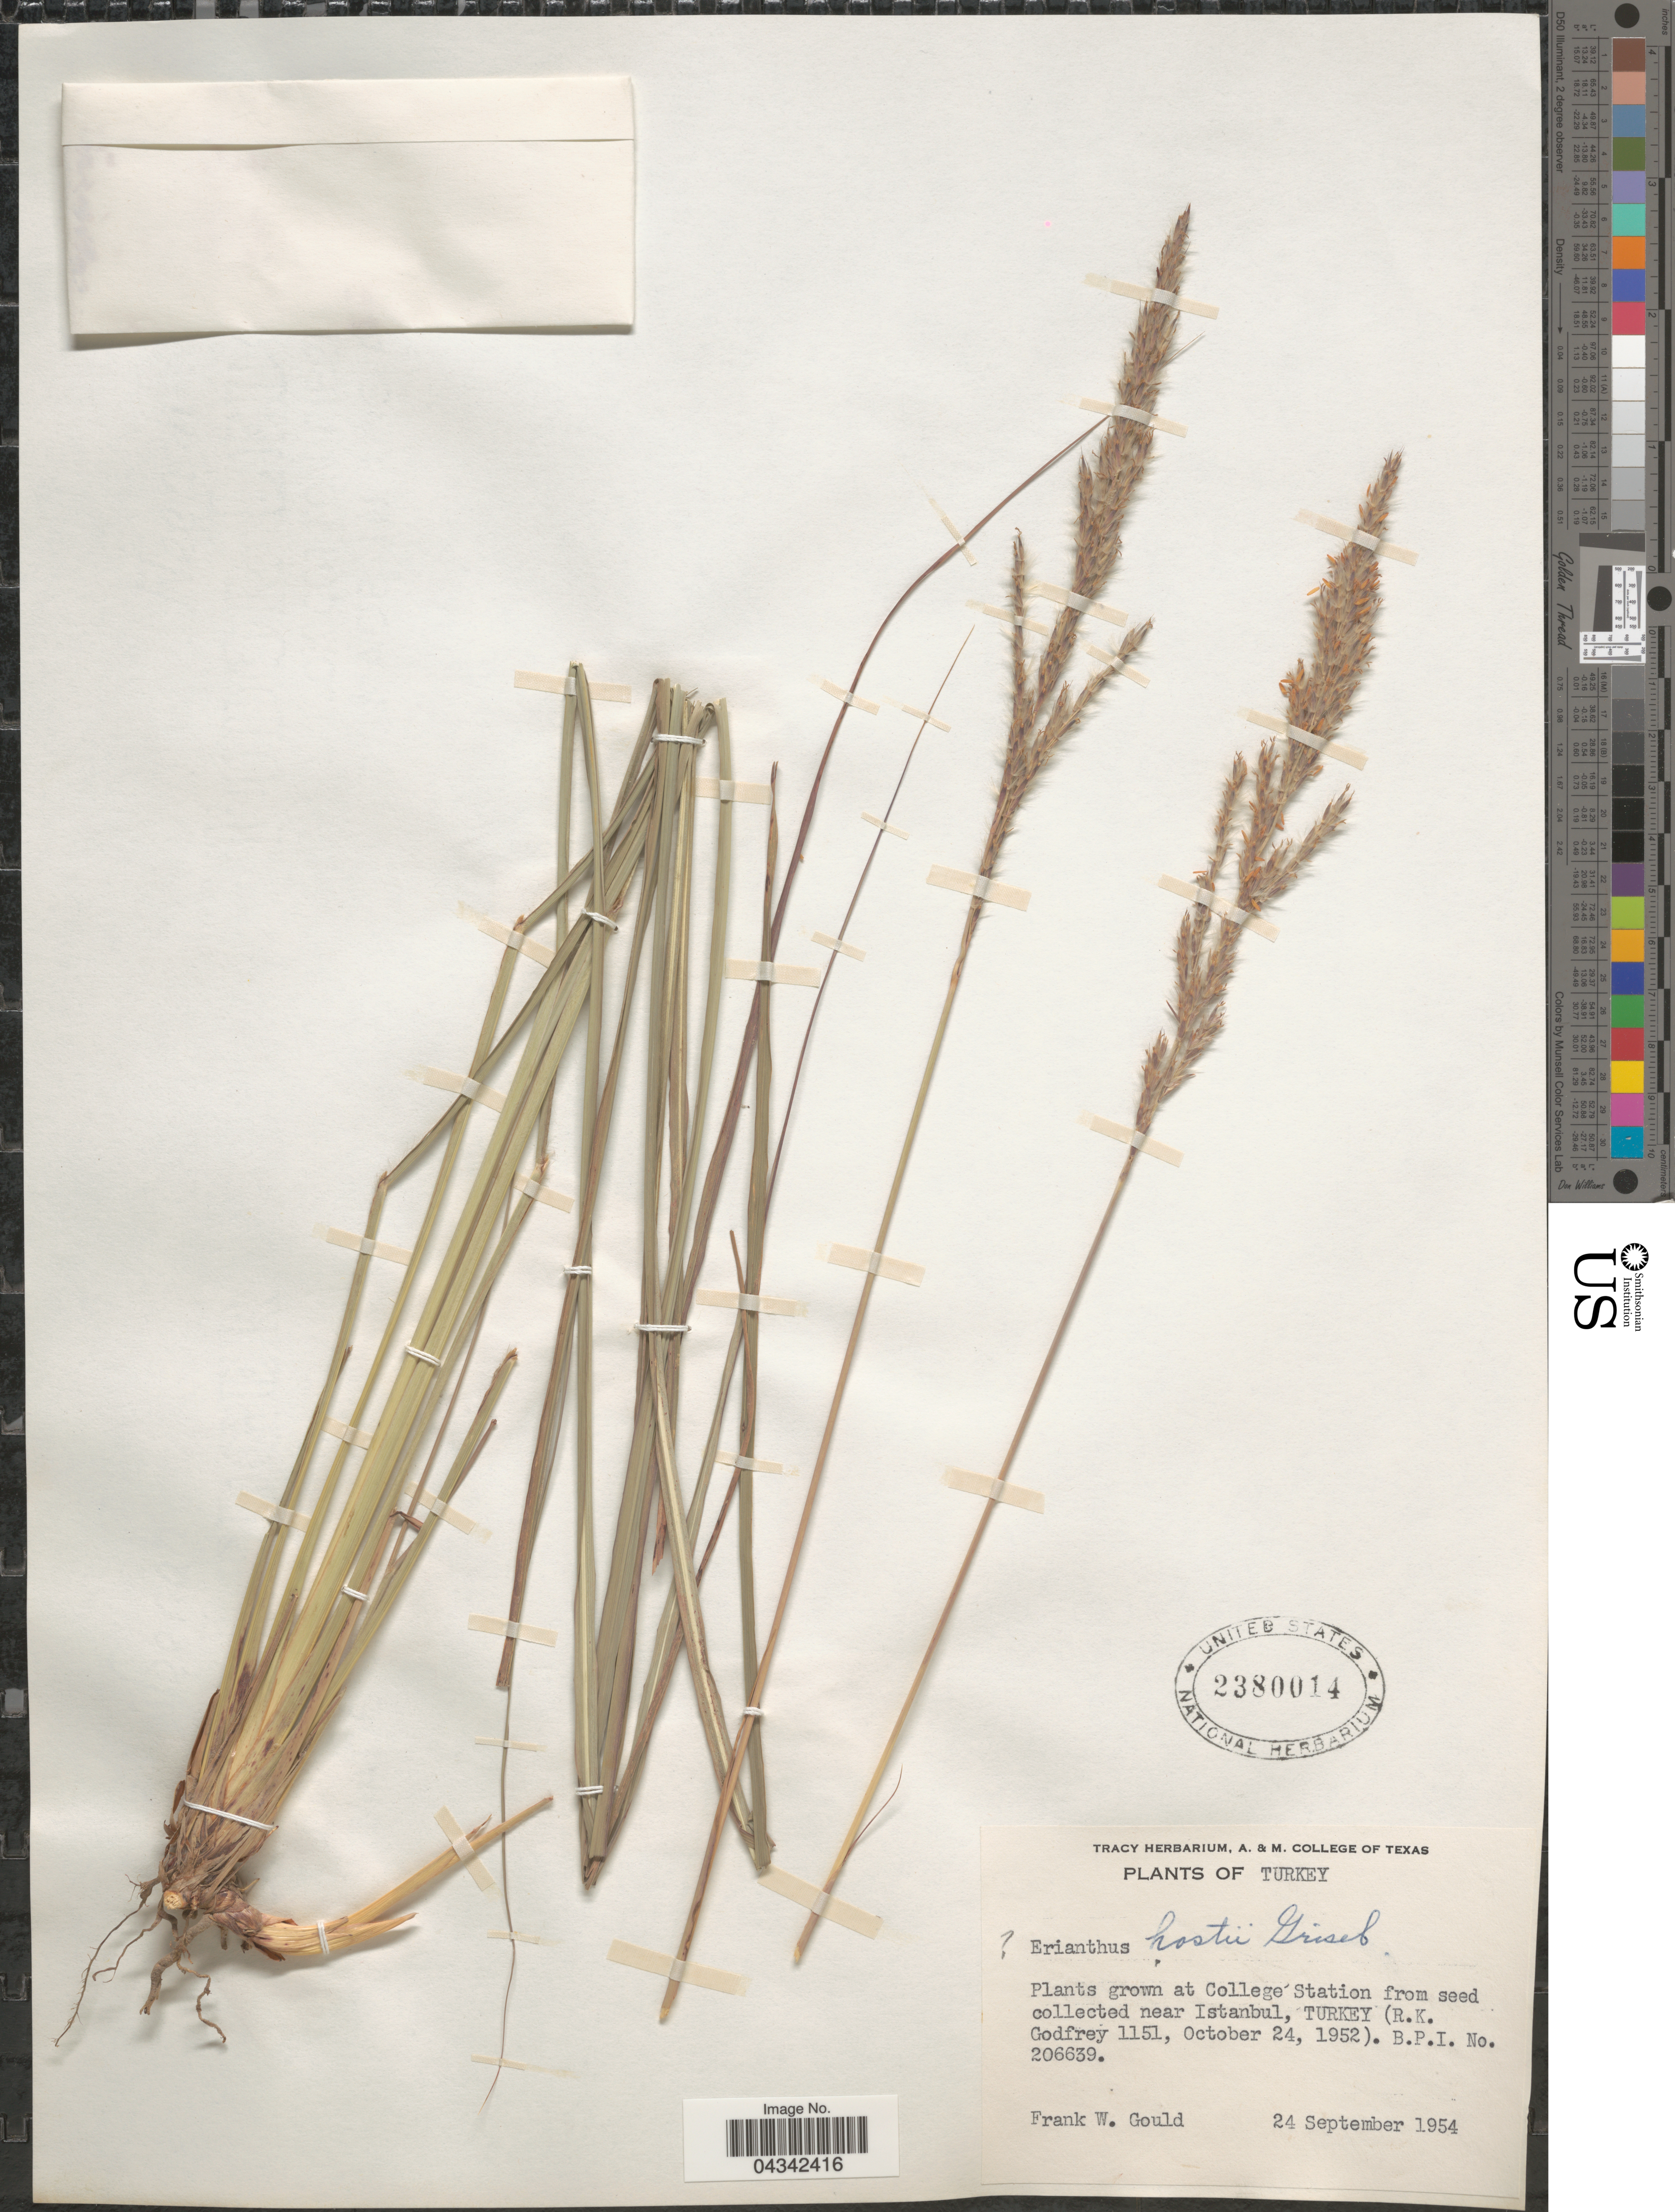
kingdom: Plantae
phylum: Tracheophyta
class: Liliopsida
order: Poales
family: Poaceae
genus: Tripidium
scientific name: Tripidium strictum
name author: (Host) H. Scholz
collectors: F. W. Gould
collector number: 206639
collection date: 1952-10-24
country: Turkey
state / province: Istanbul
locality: (R.K. Godfrey 1151).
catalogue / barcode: US 2380014